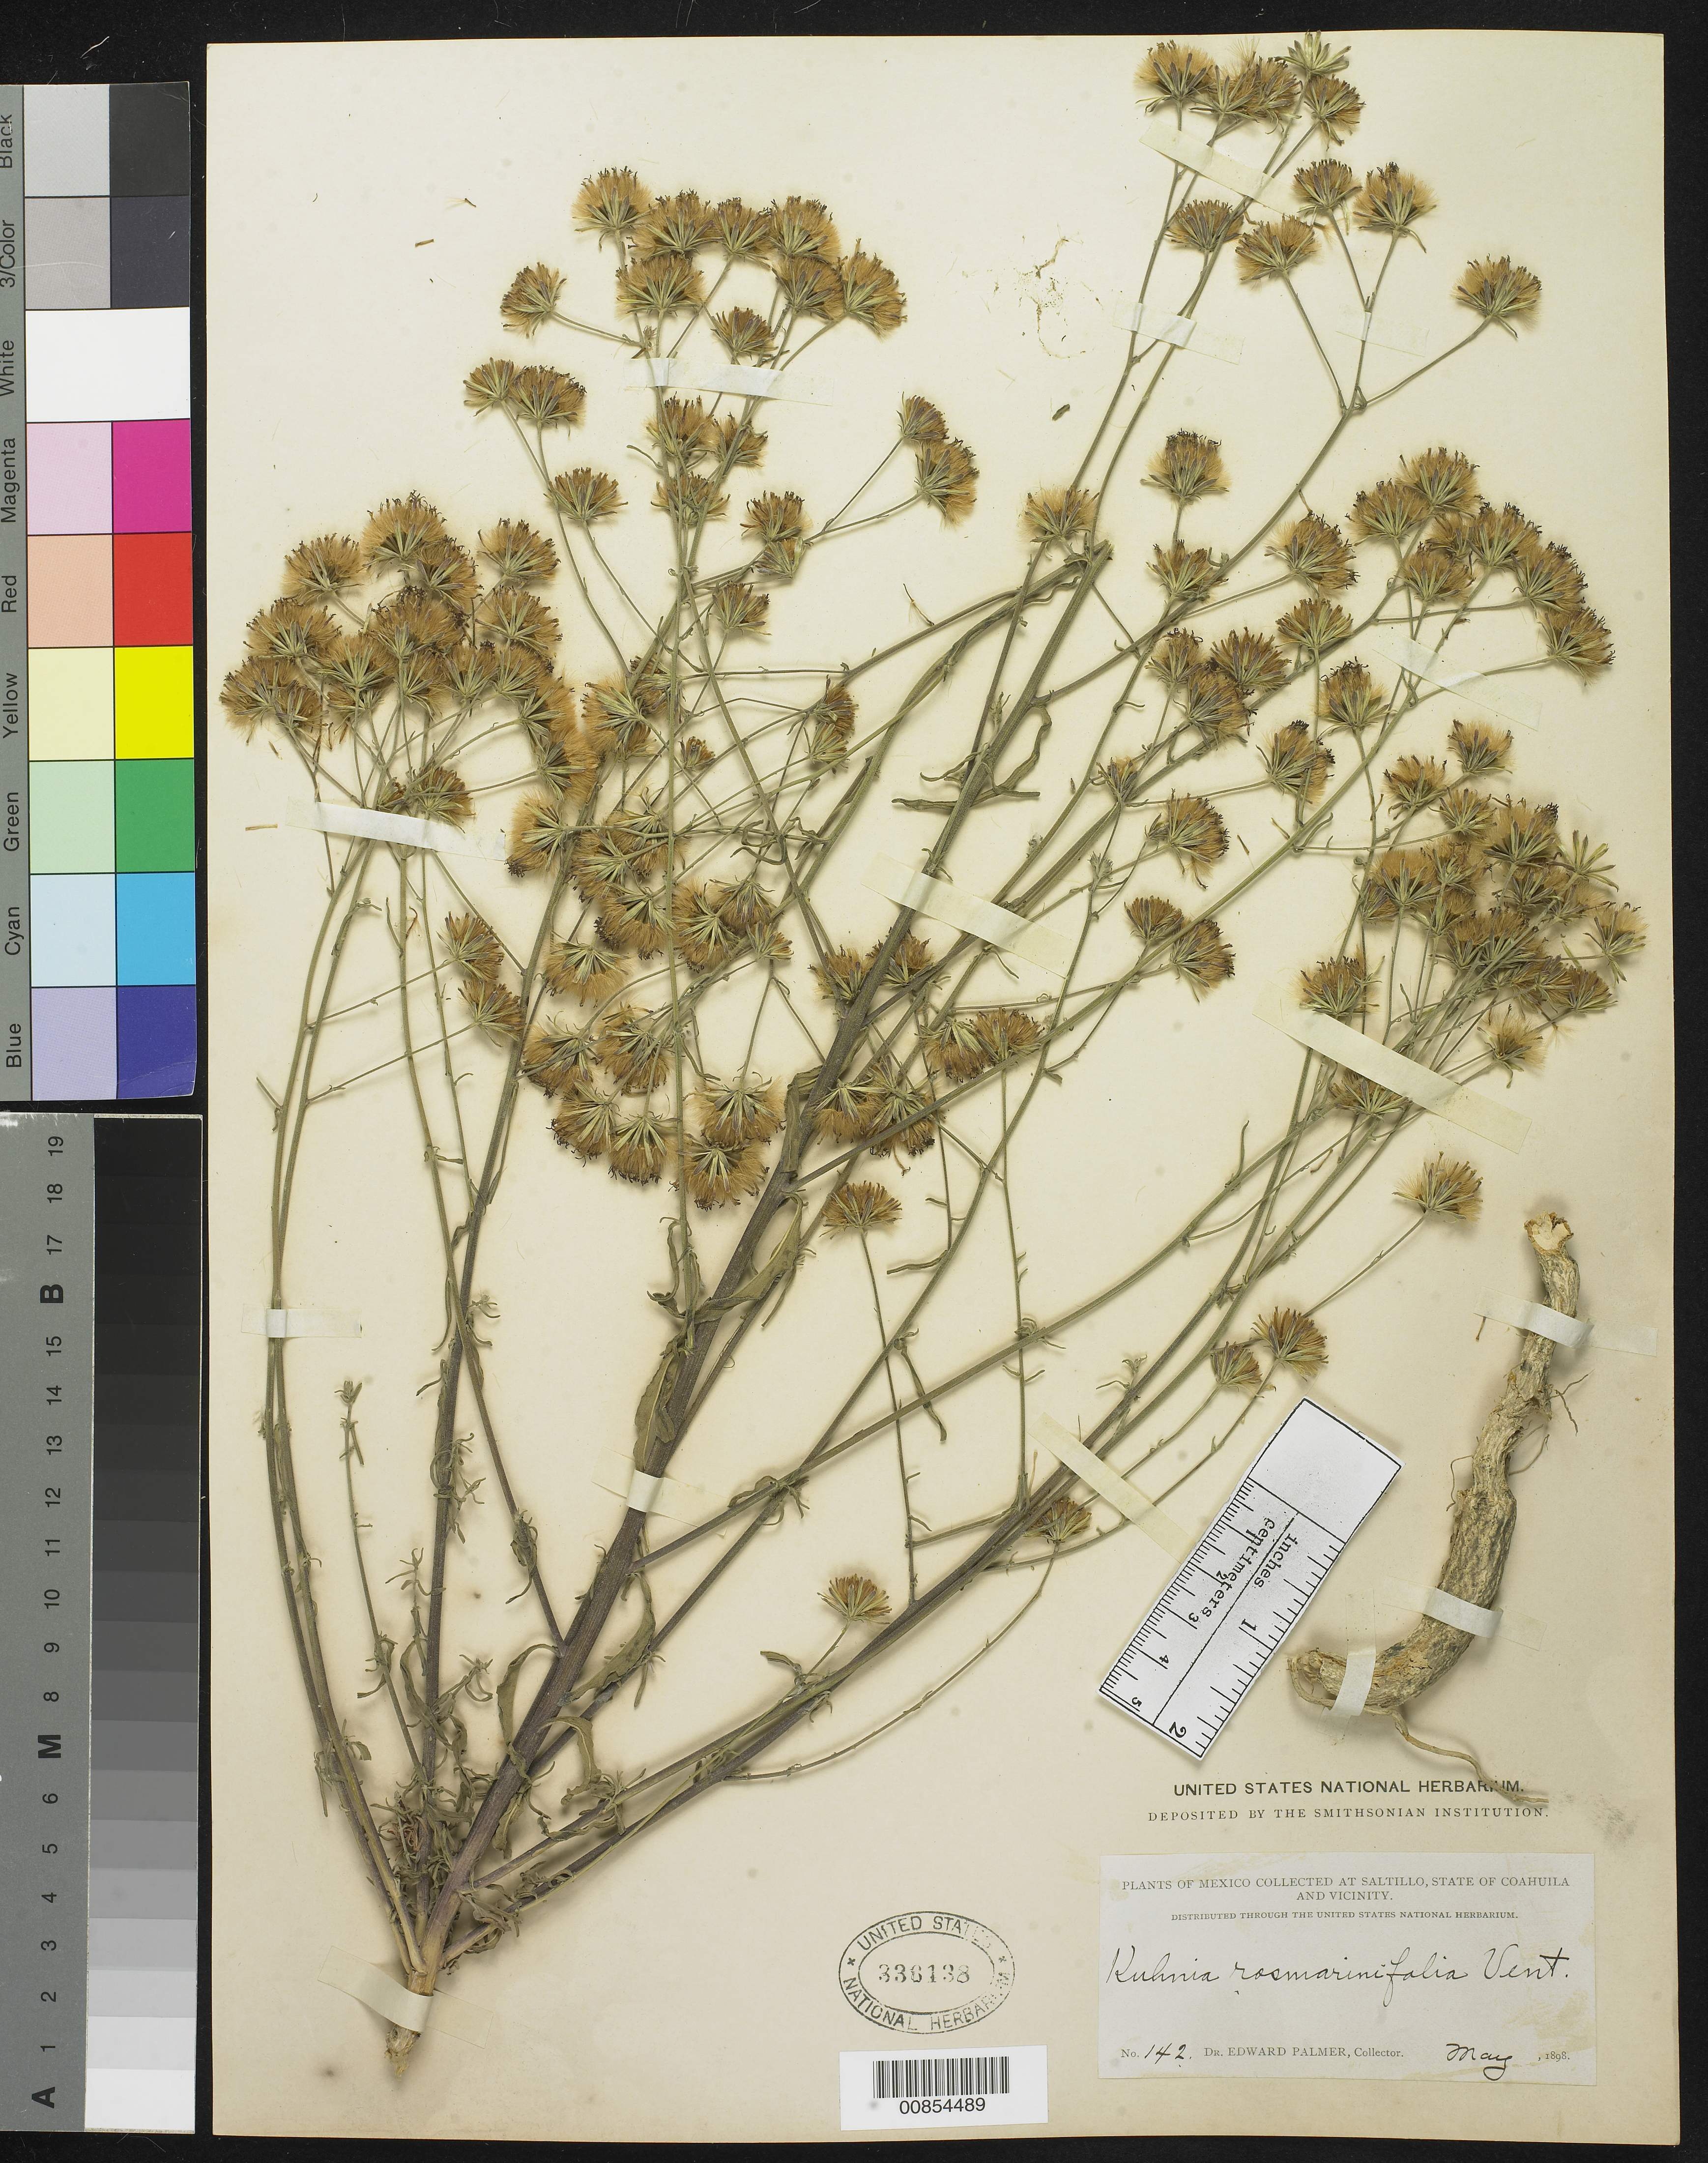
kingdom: Plantae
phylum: Tracheophyta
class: Magnoliopsida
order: Asterales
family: Asteraceae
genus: Brickellia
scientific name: Brickellia rosmarinifolia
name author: (Vent.) W.A. Weber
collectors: E. Palmer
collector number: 142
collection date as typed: May 1898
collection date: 1898-05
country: Mexico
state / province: Coahuila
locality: Saltillo, Coahuila and vicinity.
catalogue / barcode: US 336138